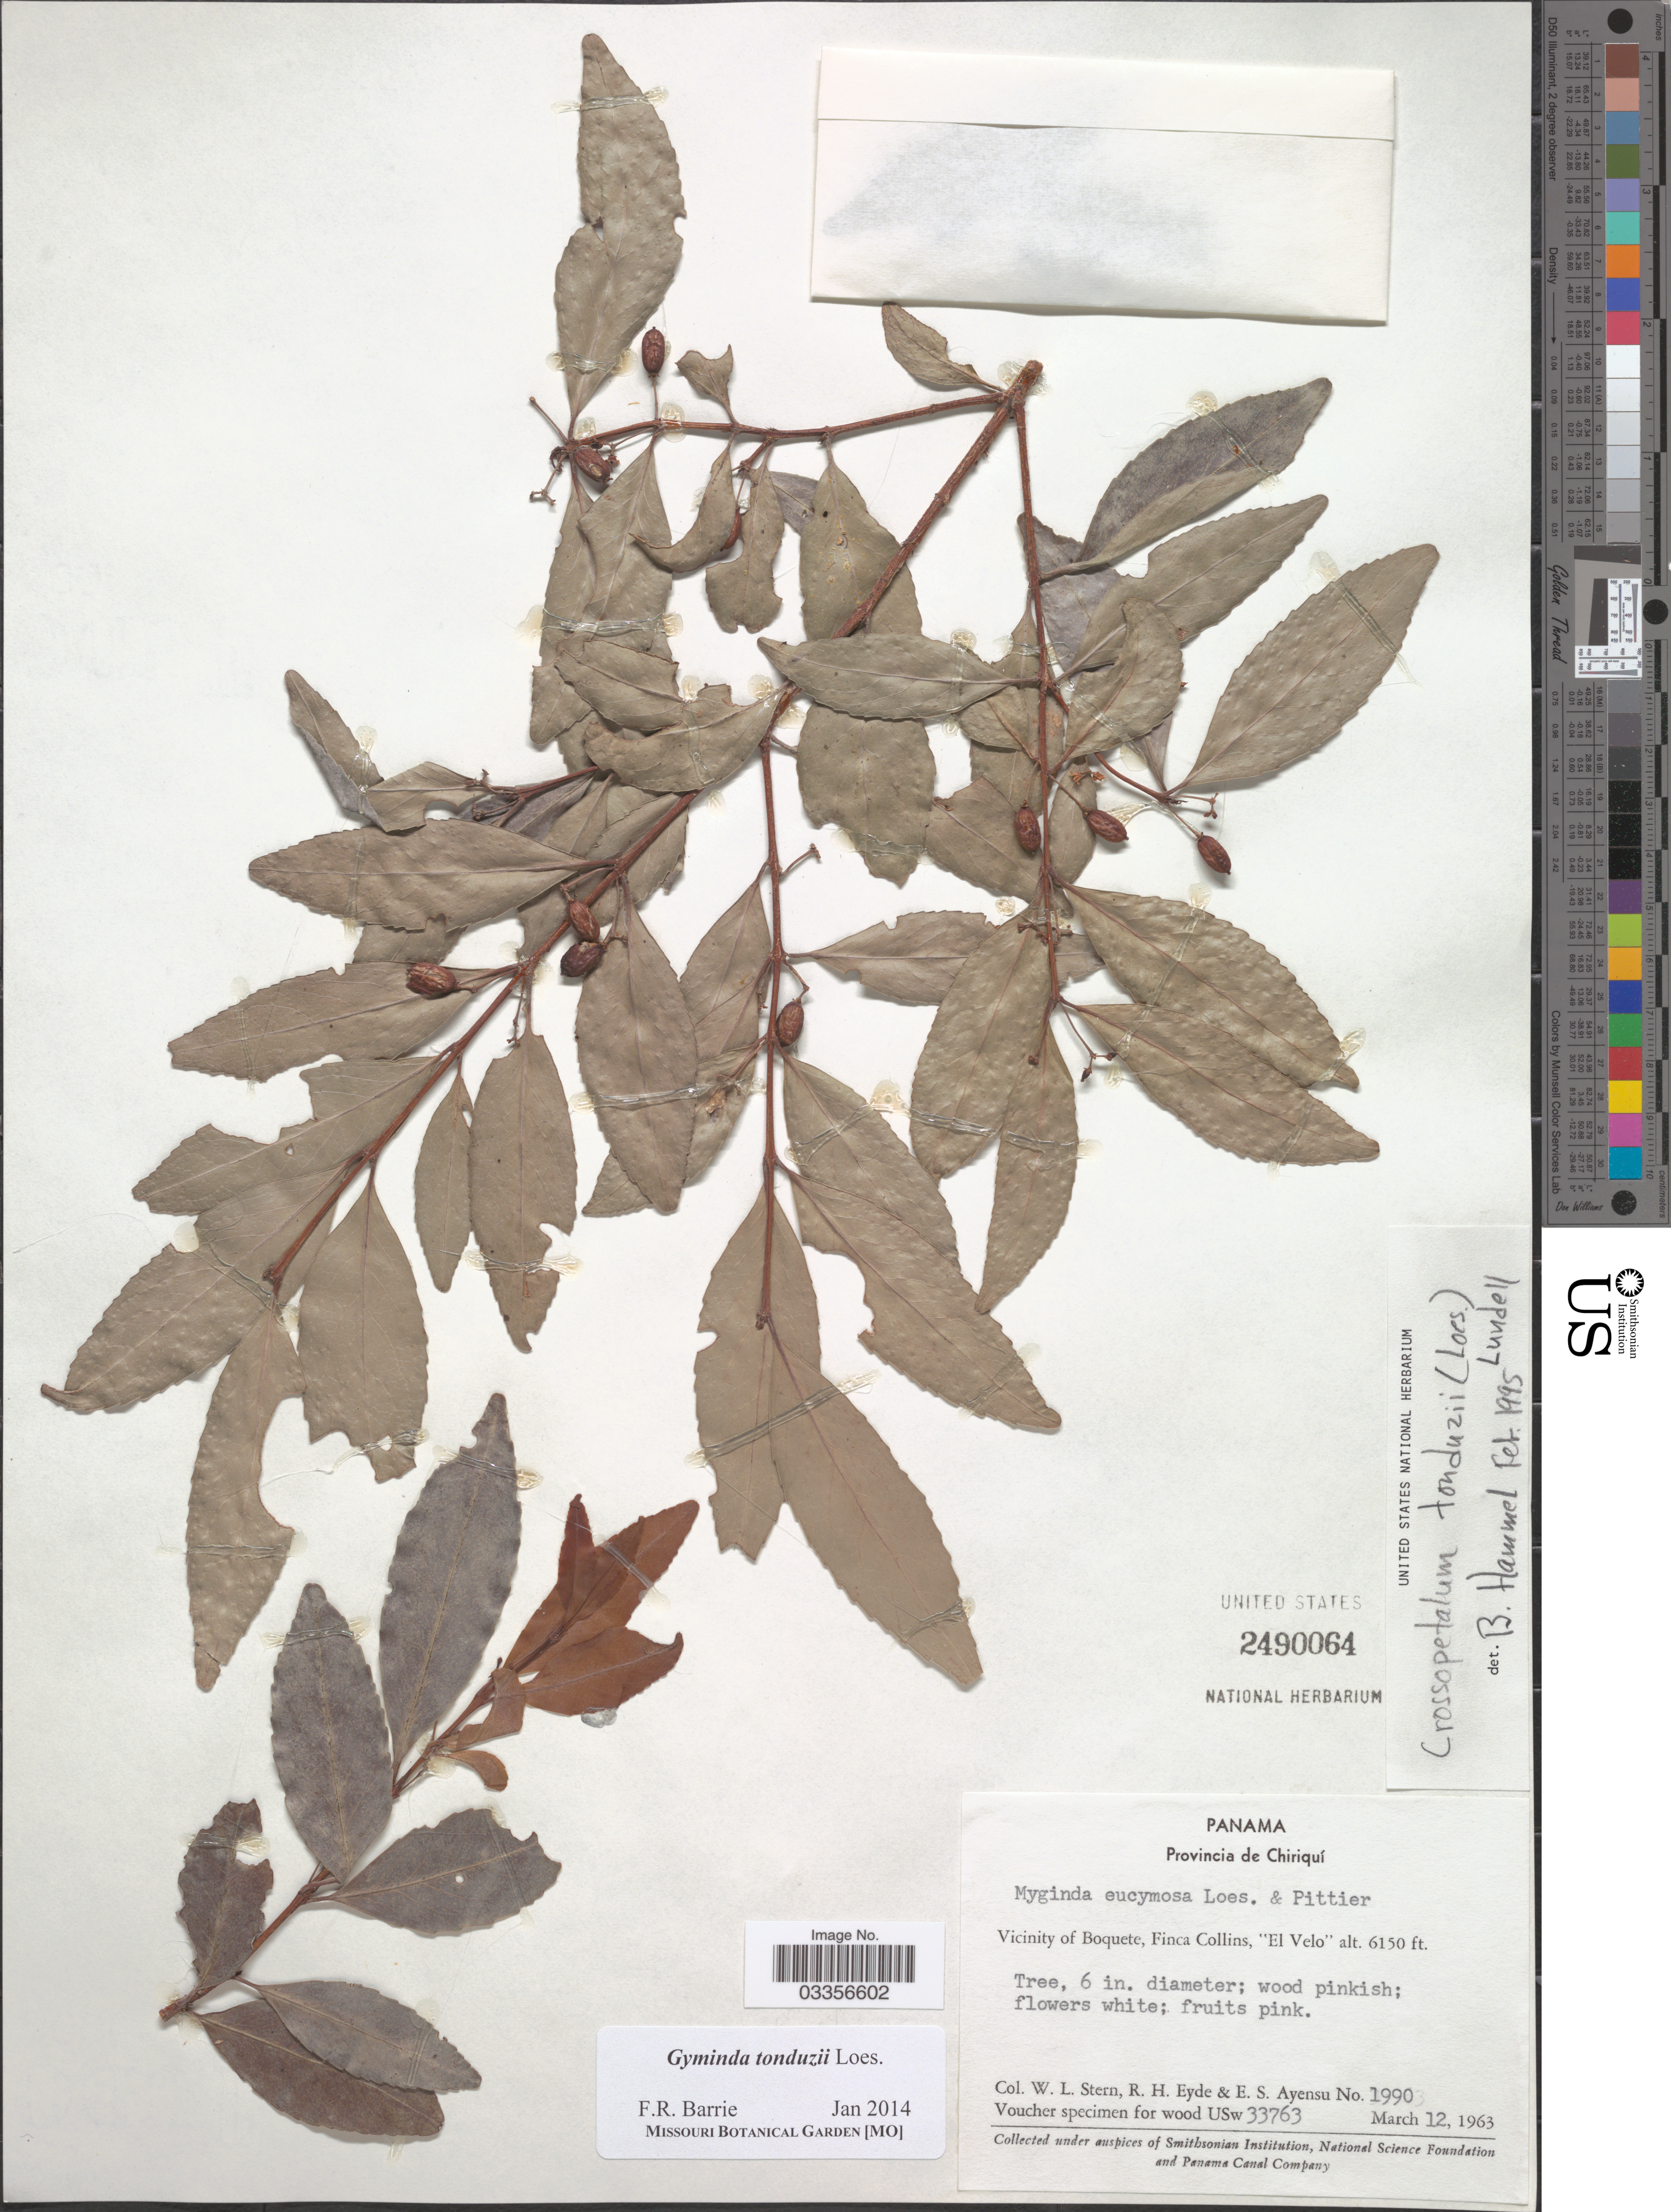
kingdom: Plantae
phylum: Tracheophyta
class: Magnoliopsida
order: Celastrales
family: Celastraceae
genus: Gyminda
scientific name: Gyminda tonduzii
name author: Loes.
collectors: W. L. Stern, R. H. Eyde & E. S. Ayensu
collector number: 1990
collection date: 1963-03-12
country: Panama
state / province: Chiriqui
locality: Vicinity of Boquete, Finca Collins, "El Velo".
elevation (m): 1875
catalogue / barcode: US 2490064